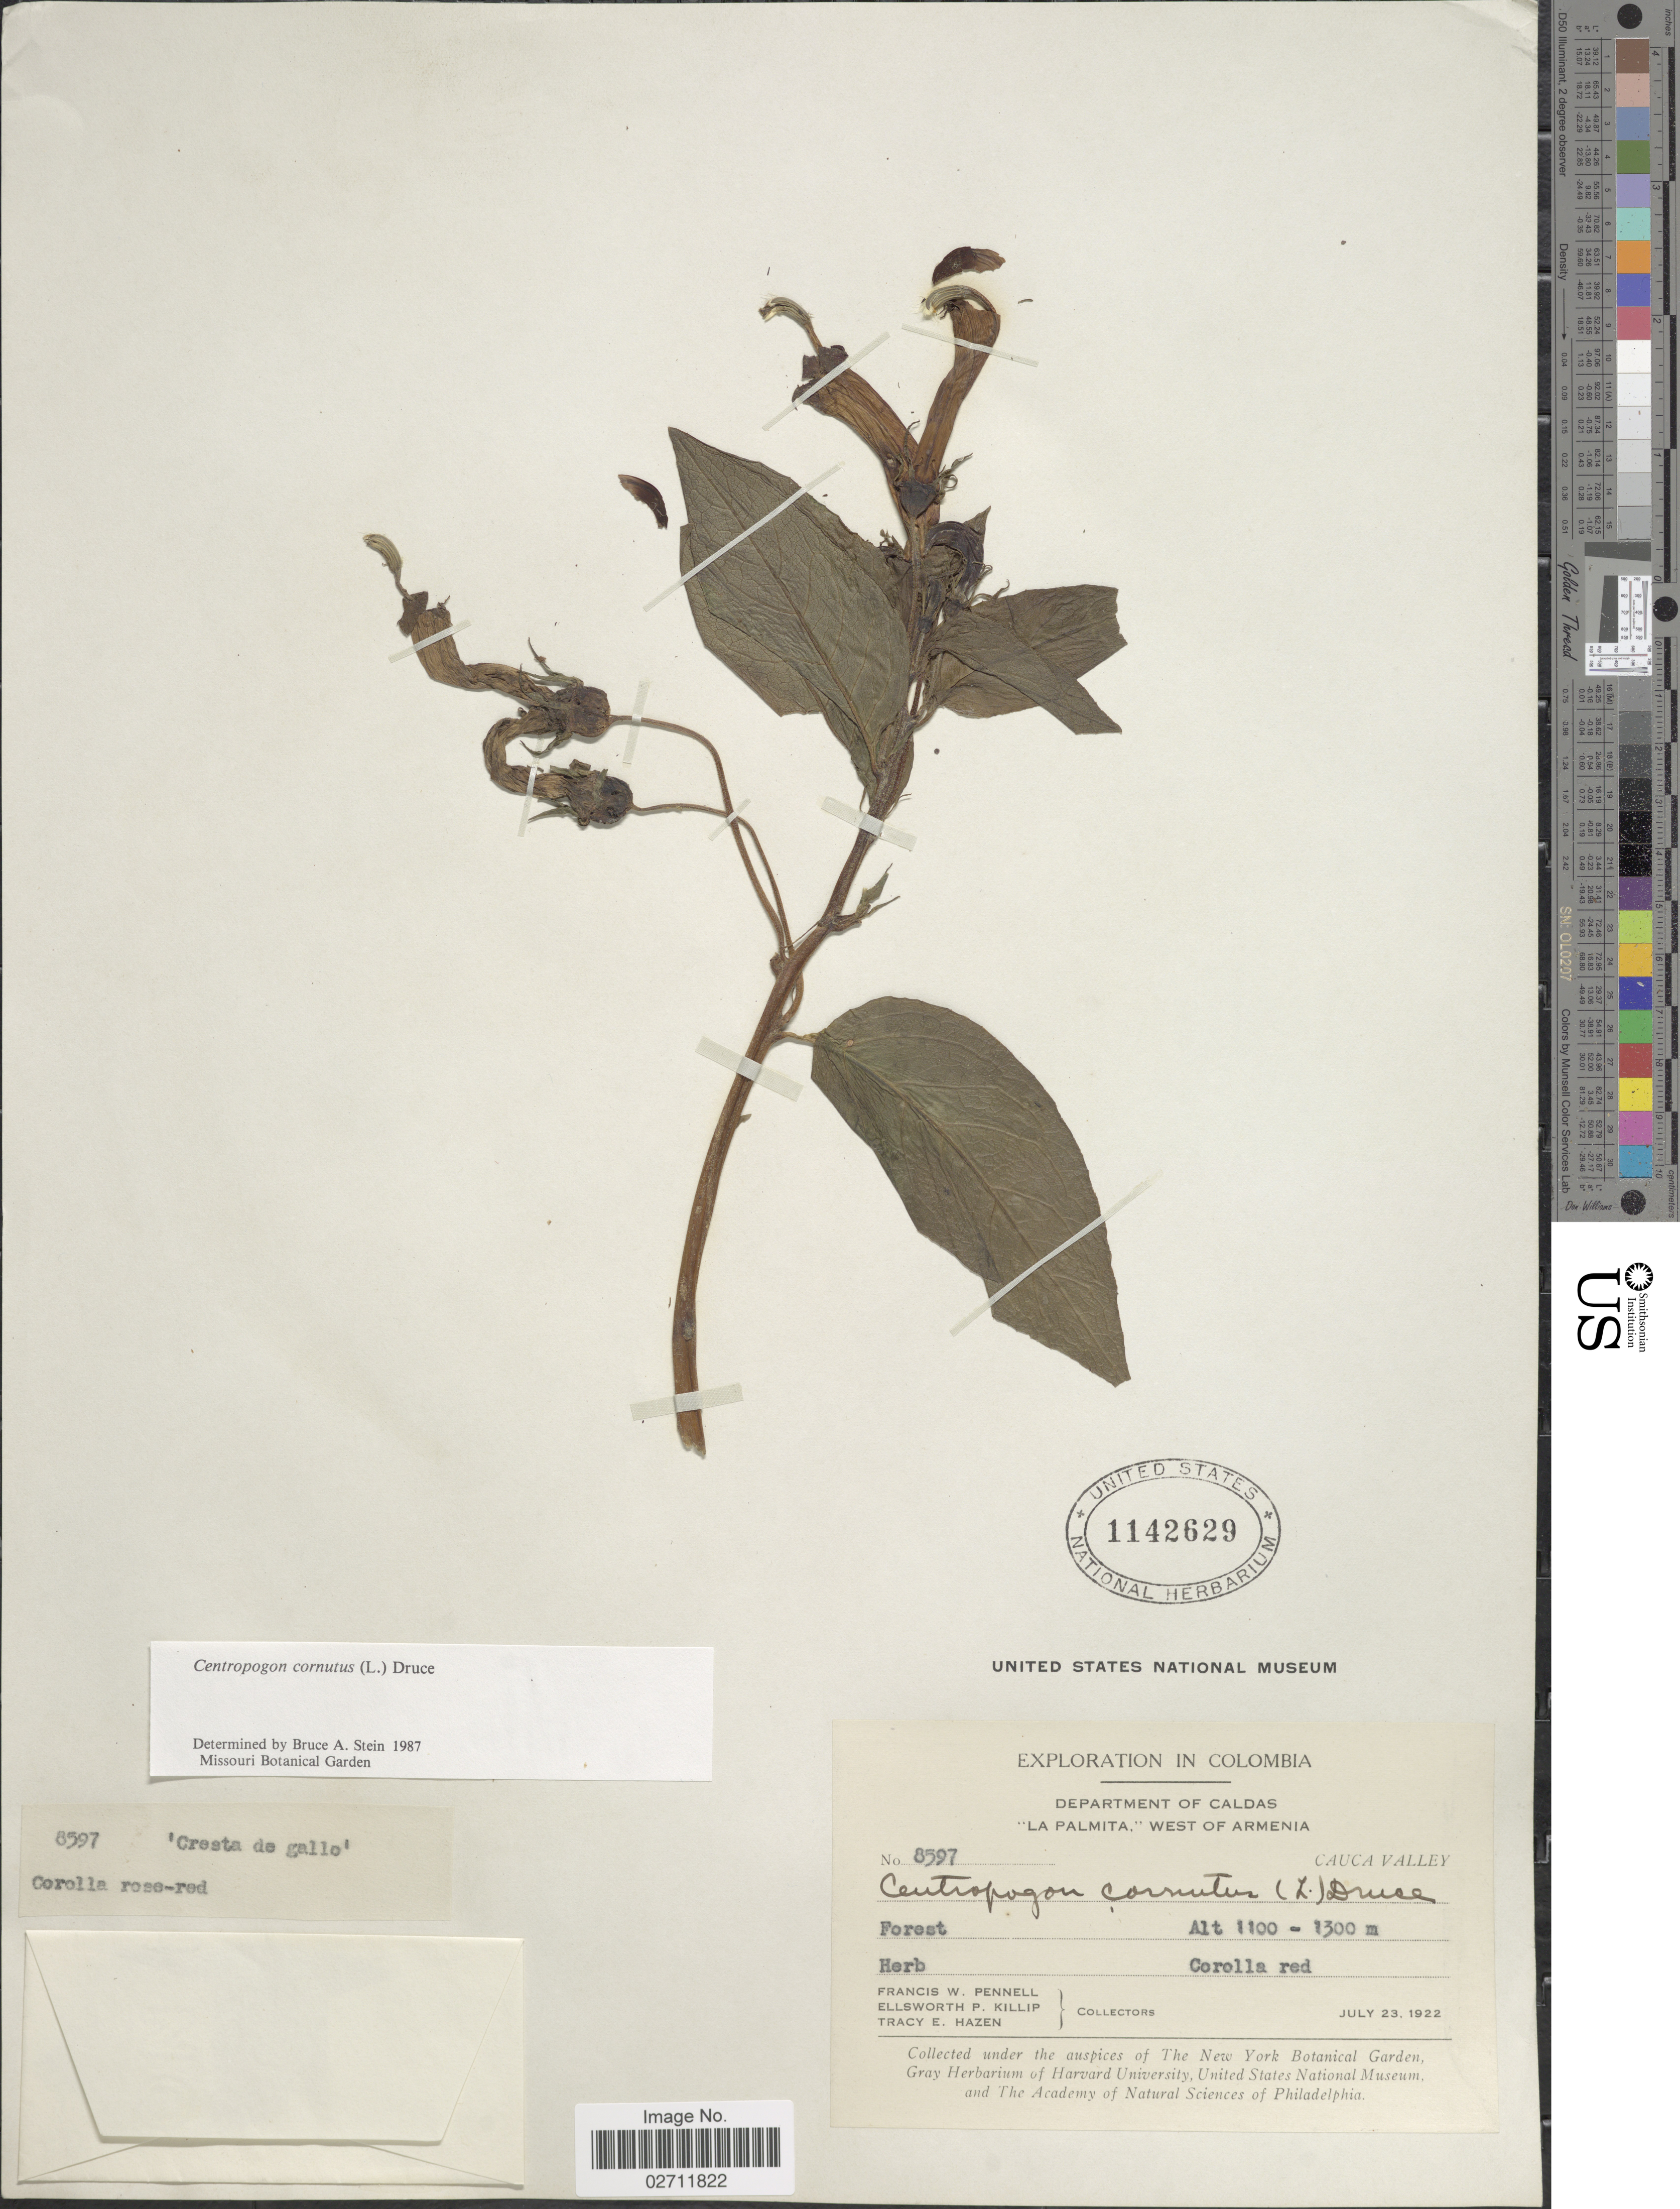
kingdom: Plantae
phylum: Tracheophyta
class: Magnoliopsida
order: Asterales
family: Campanulaceae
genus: Centropogon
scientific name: Centropogon cornutus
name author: (L.) Druce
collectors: F. W. Pennell, E. P. Killip & T. E. Hazen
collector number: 8597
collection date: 1922-07-23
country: Colombia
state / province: Caldas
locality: La Palmita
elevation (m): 1100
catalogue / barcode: US 1142629